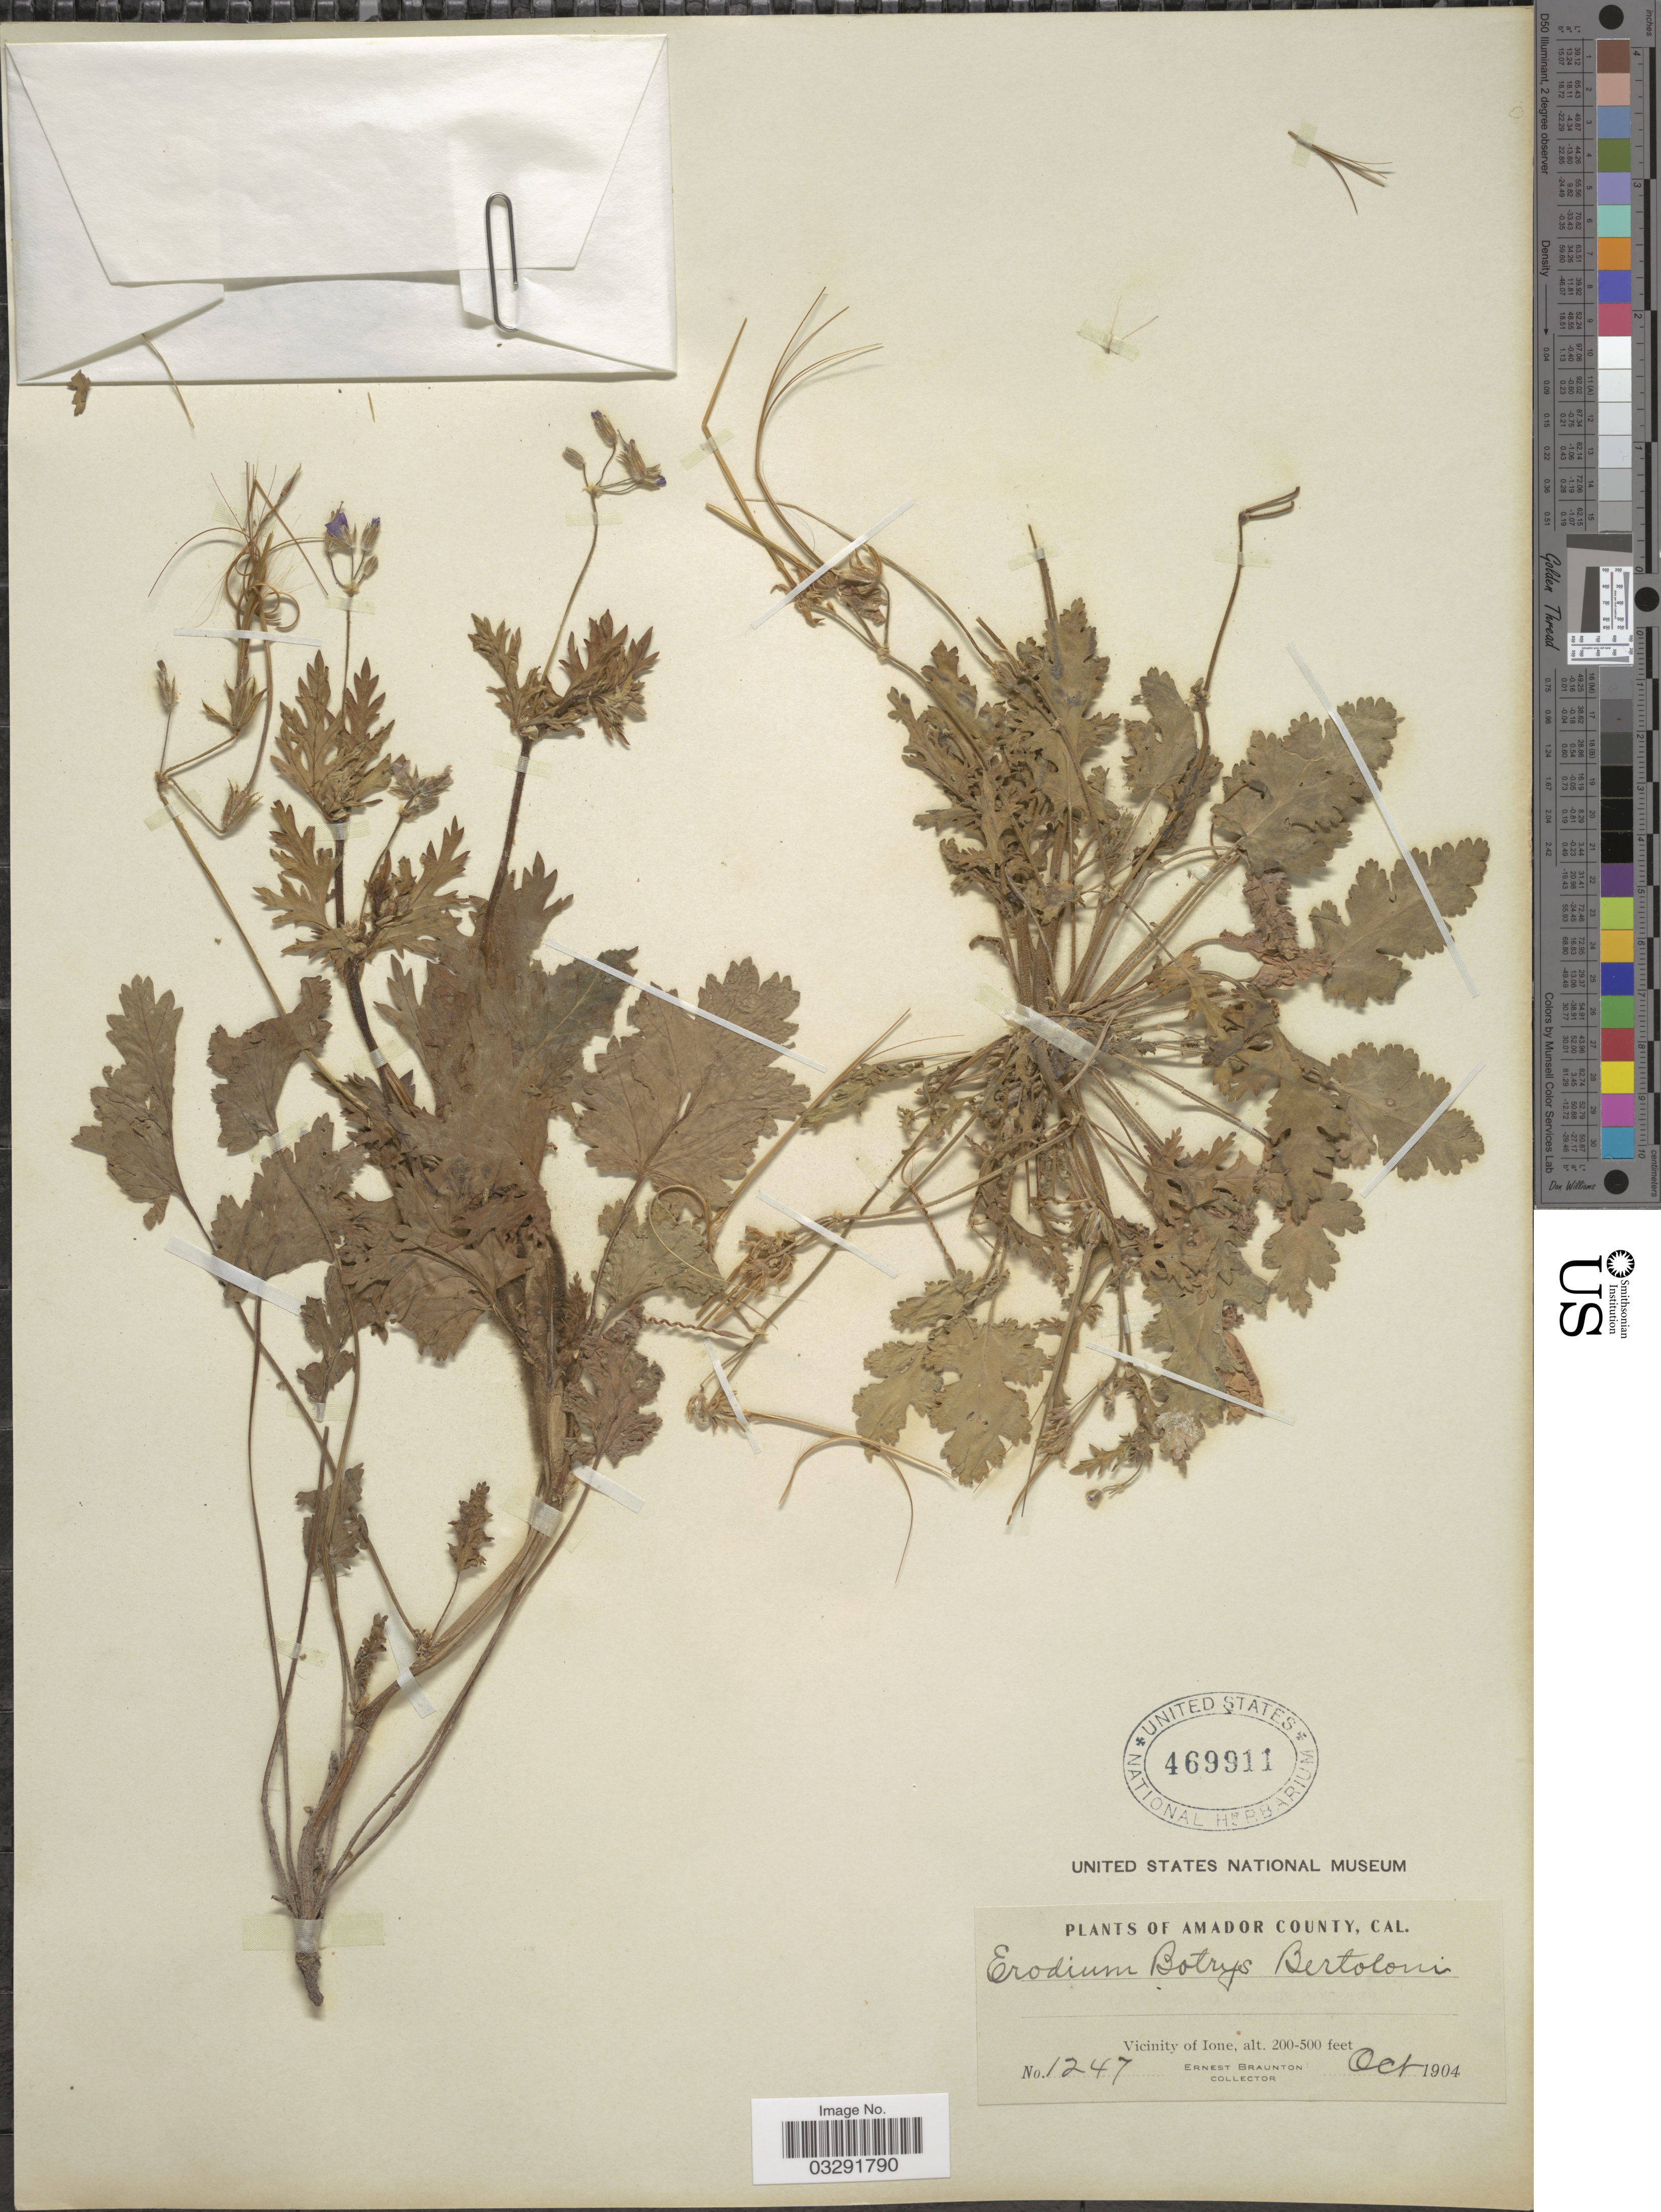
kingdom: Plantae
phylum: Tracheophyta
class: Magnoliopsida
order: Geraniales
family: Geraniaceae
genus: Erodium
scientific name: Erodium botrys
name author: (Cav.) Bertol.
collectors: E. Braunton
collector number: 1247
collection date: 1904-10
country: United States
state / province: California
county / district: Amador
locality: Amador County. Vicinity of Ione.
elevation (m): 61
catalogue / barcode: US 469911